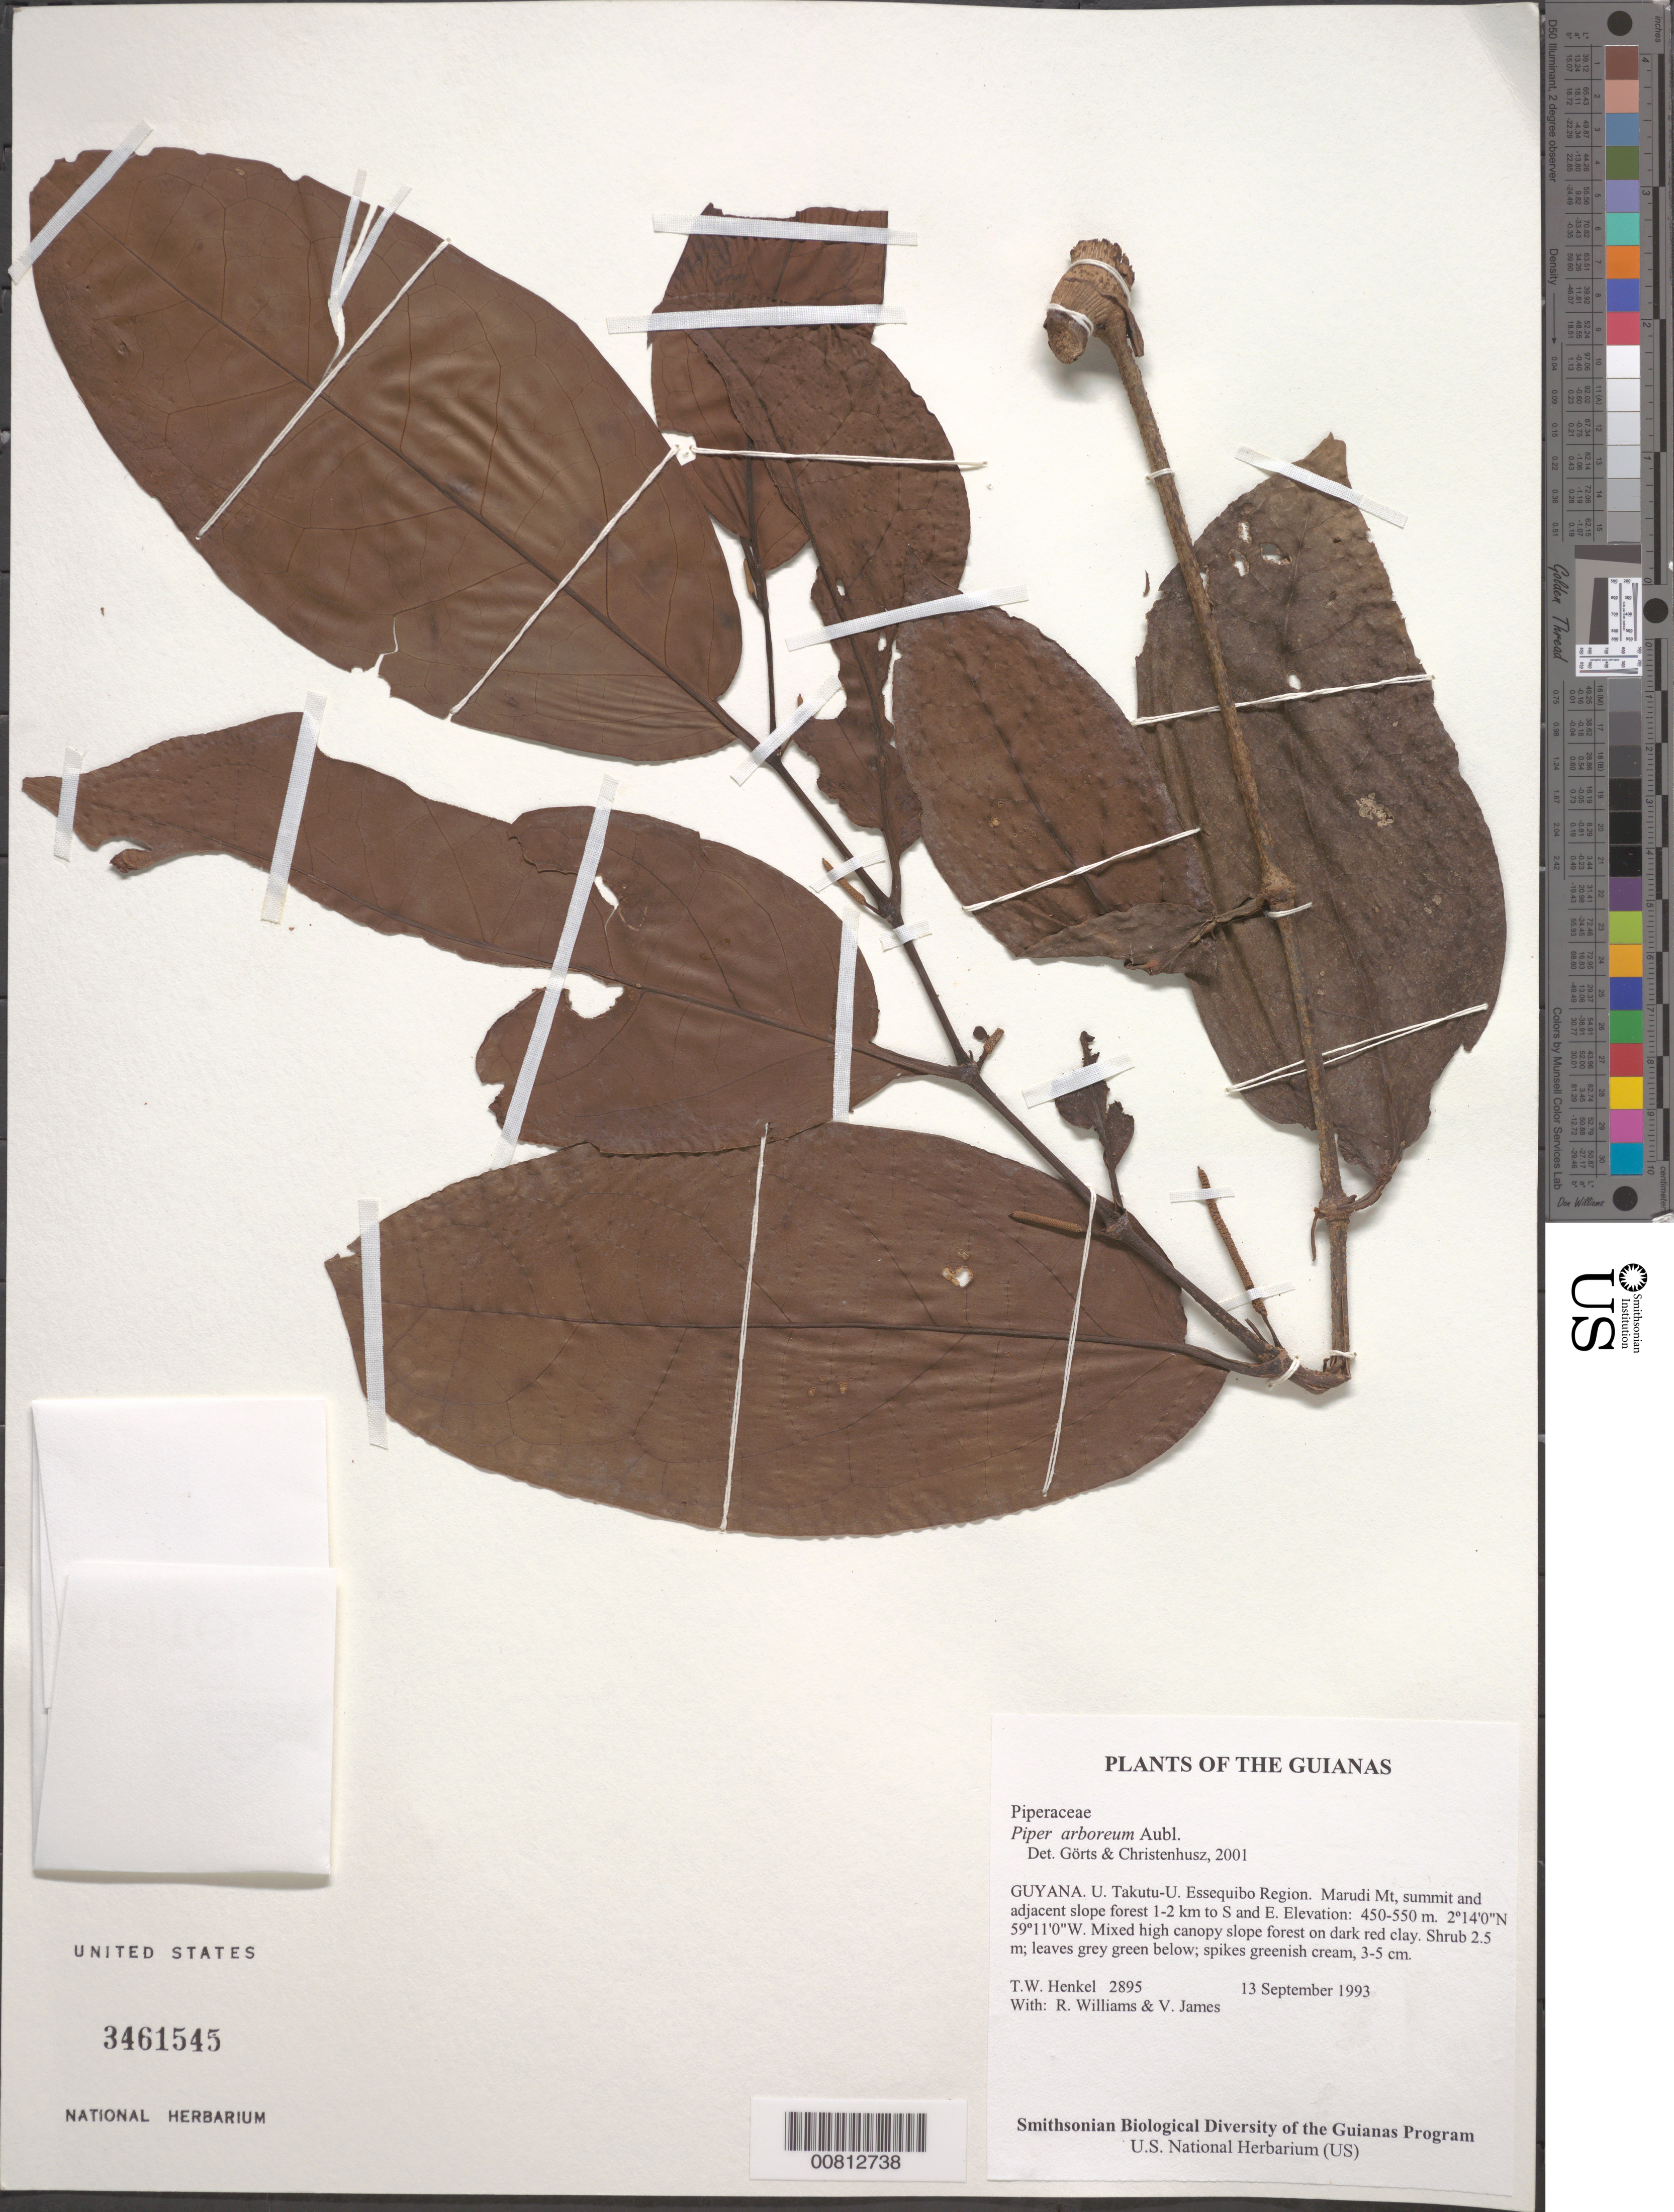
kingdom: Plantae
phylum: Tracheophyta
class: Magnoliopsida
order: Piperales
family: Piperaceae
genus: Piper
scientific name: Piper arboreum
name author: Aubl.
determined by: Görts-van Rijn, A. R.; Christenhusz, M. J.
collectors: T. Henkel, R. Williams & V. James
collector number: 2895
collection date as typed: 13 September 1993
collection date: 1993-09-13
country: Guyana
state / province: U. Takutu-U. Essequibo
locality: Marudi Mt, summit and adjacent slope forest 1-2 km to S and E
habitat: Mixed high canopy slope forest on dark red clay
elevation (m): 450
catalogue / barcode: US 3461545